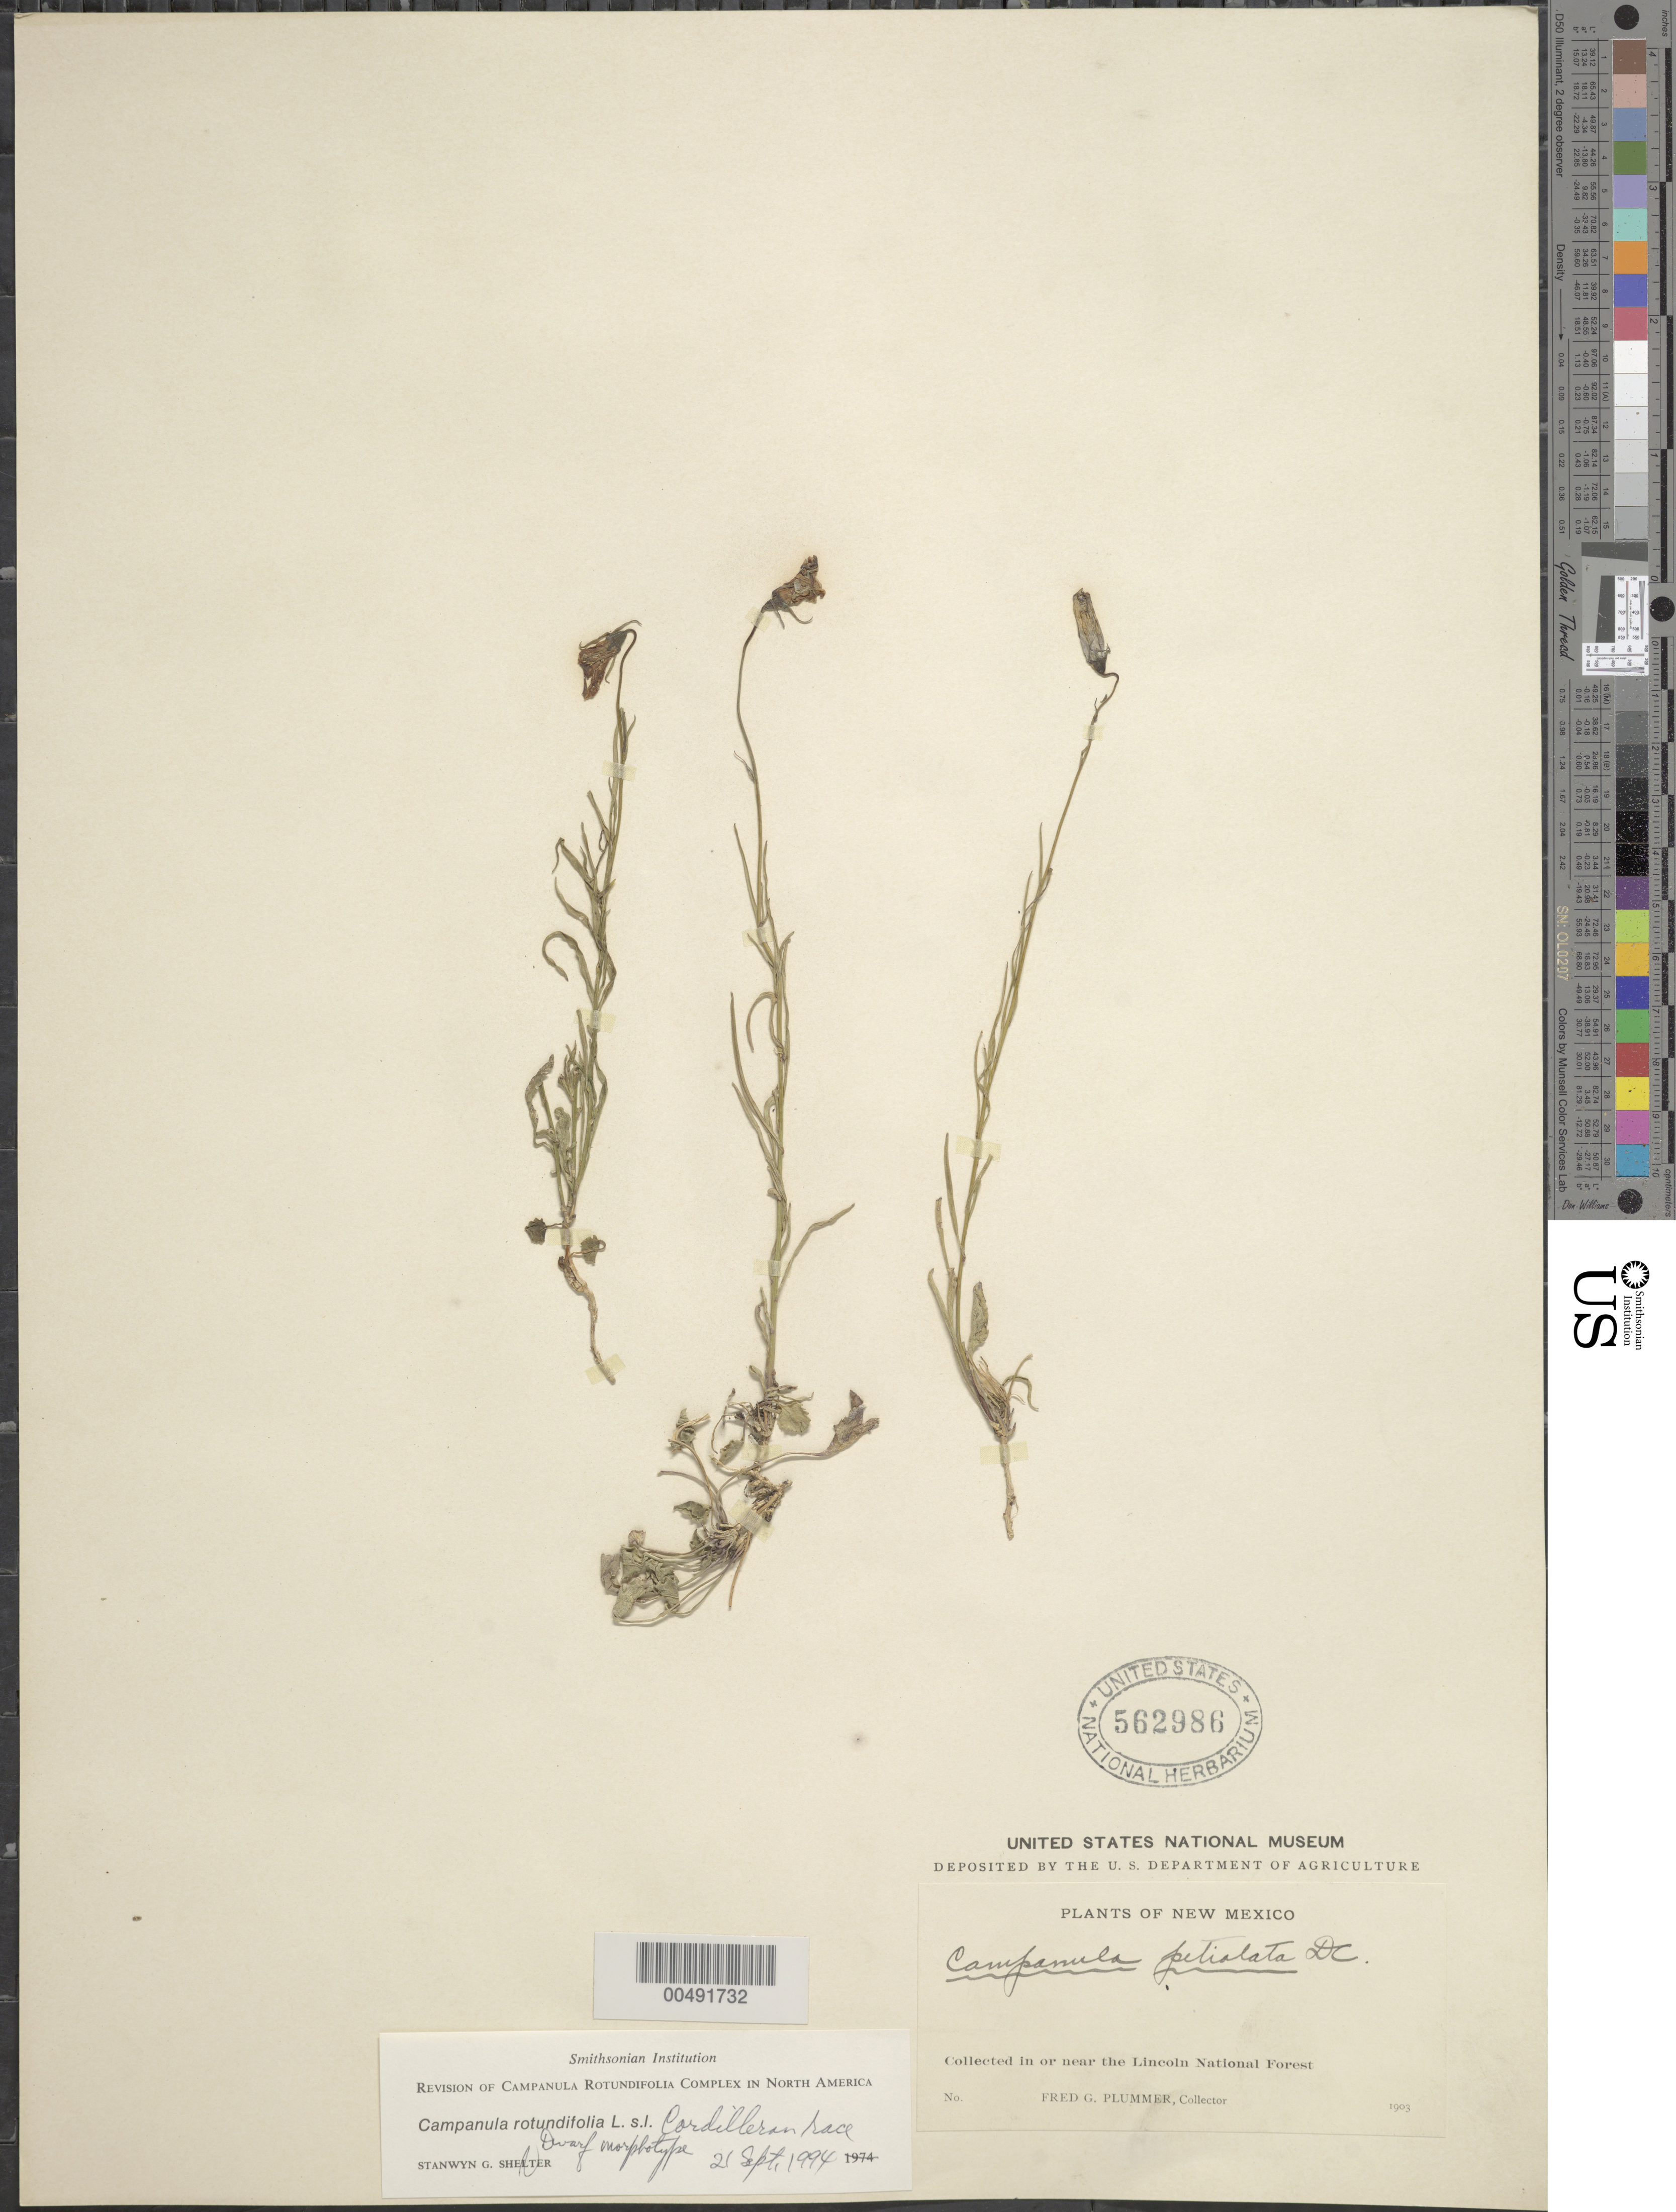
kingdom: Plantae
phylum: Tracheophyta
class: Magnoliopsida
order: Asterales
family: Campanulaceae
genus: Campanula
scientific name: Campanula rotundifolia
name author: L.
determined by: Shetler, Stanwyn G., (US), NMNH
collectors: F. Plummer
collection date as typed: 1903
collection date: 1903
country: United States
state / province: New Mexico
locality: Lincoln National Forest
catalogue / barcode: US 562986